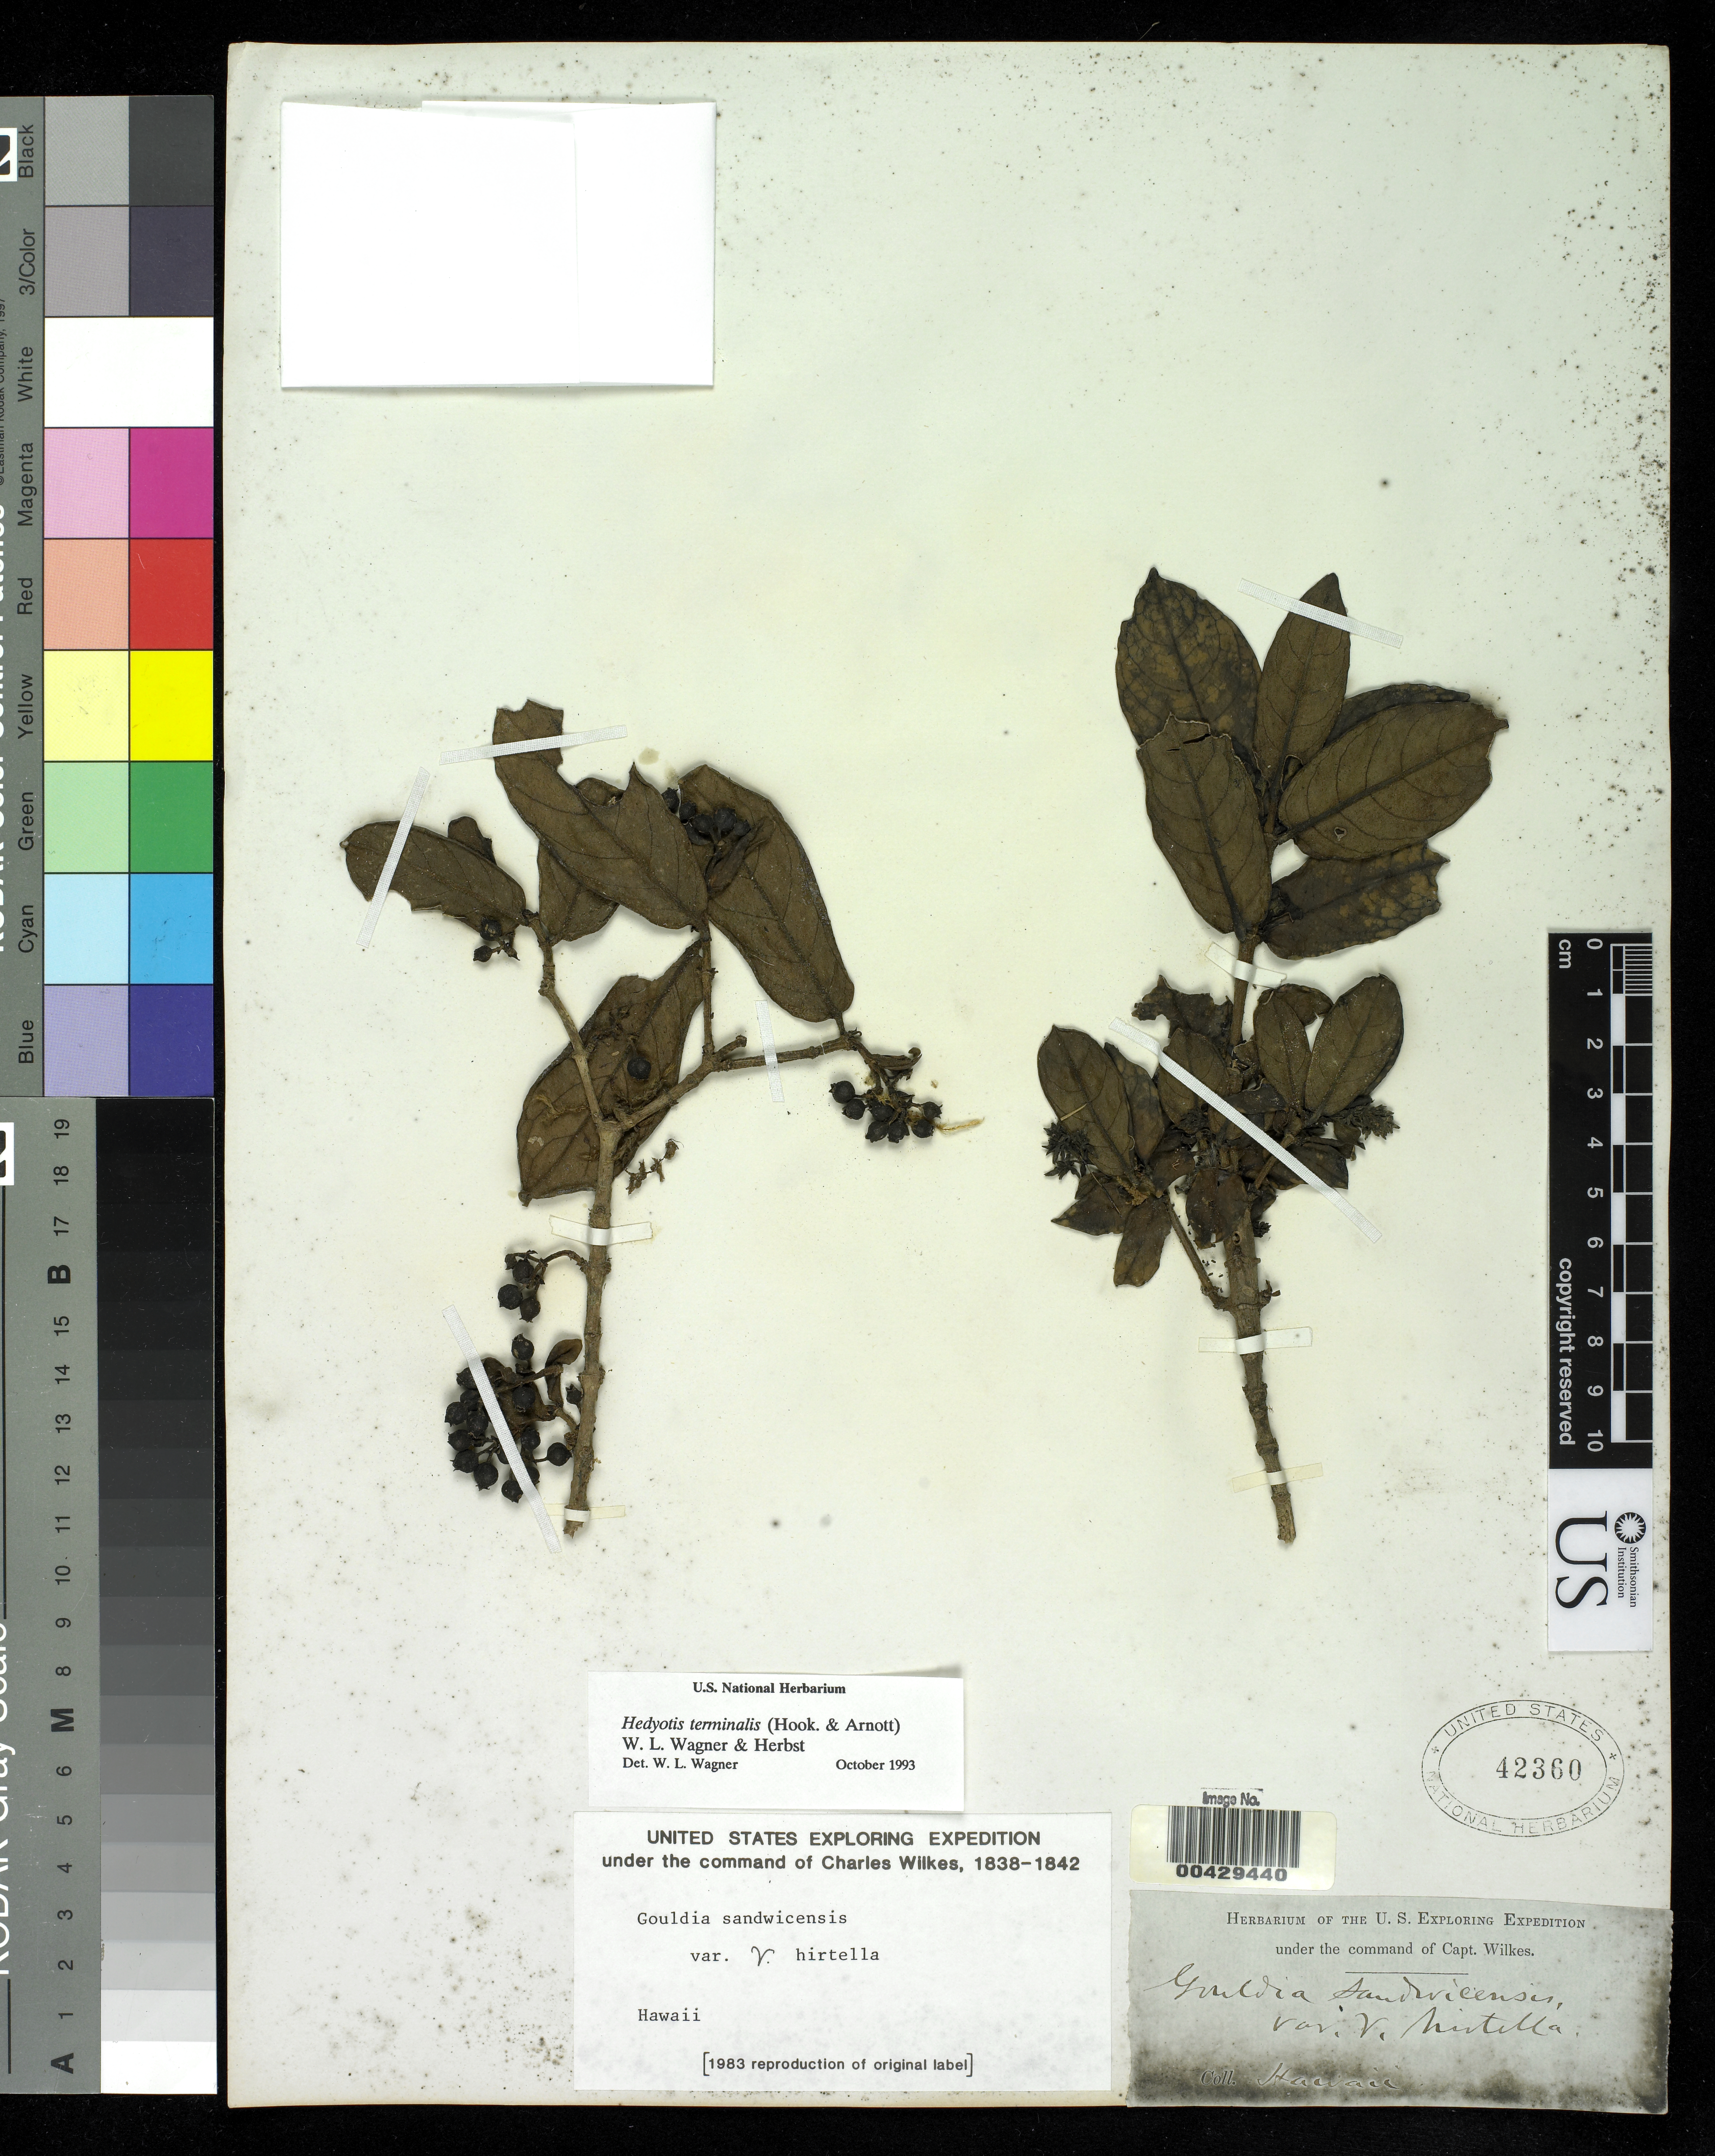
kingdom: Plantae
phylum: Tracheophyta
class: Magnoliopsida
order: Gentianales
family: Rubiaceae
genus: Kadua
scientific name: Kadua affinis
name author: DC.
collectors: Wilkes Explor. Exped.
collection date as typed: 1838 to -- --- 1842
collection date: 1838/1842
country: United States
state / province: Hawaii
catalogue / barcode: US 42360